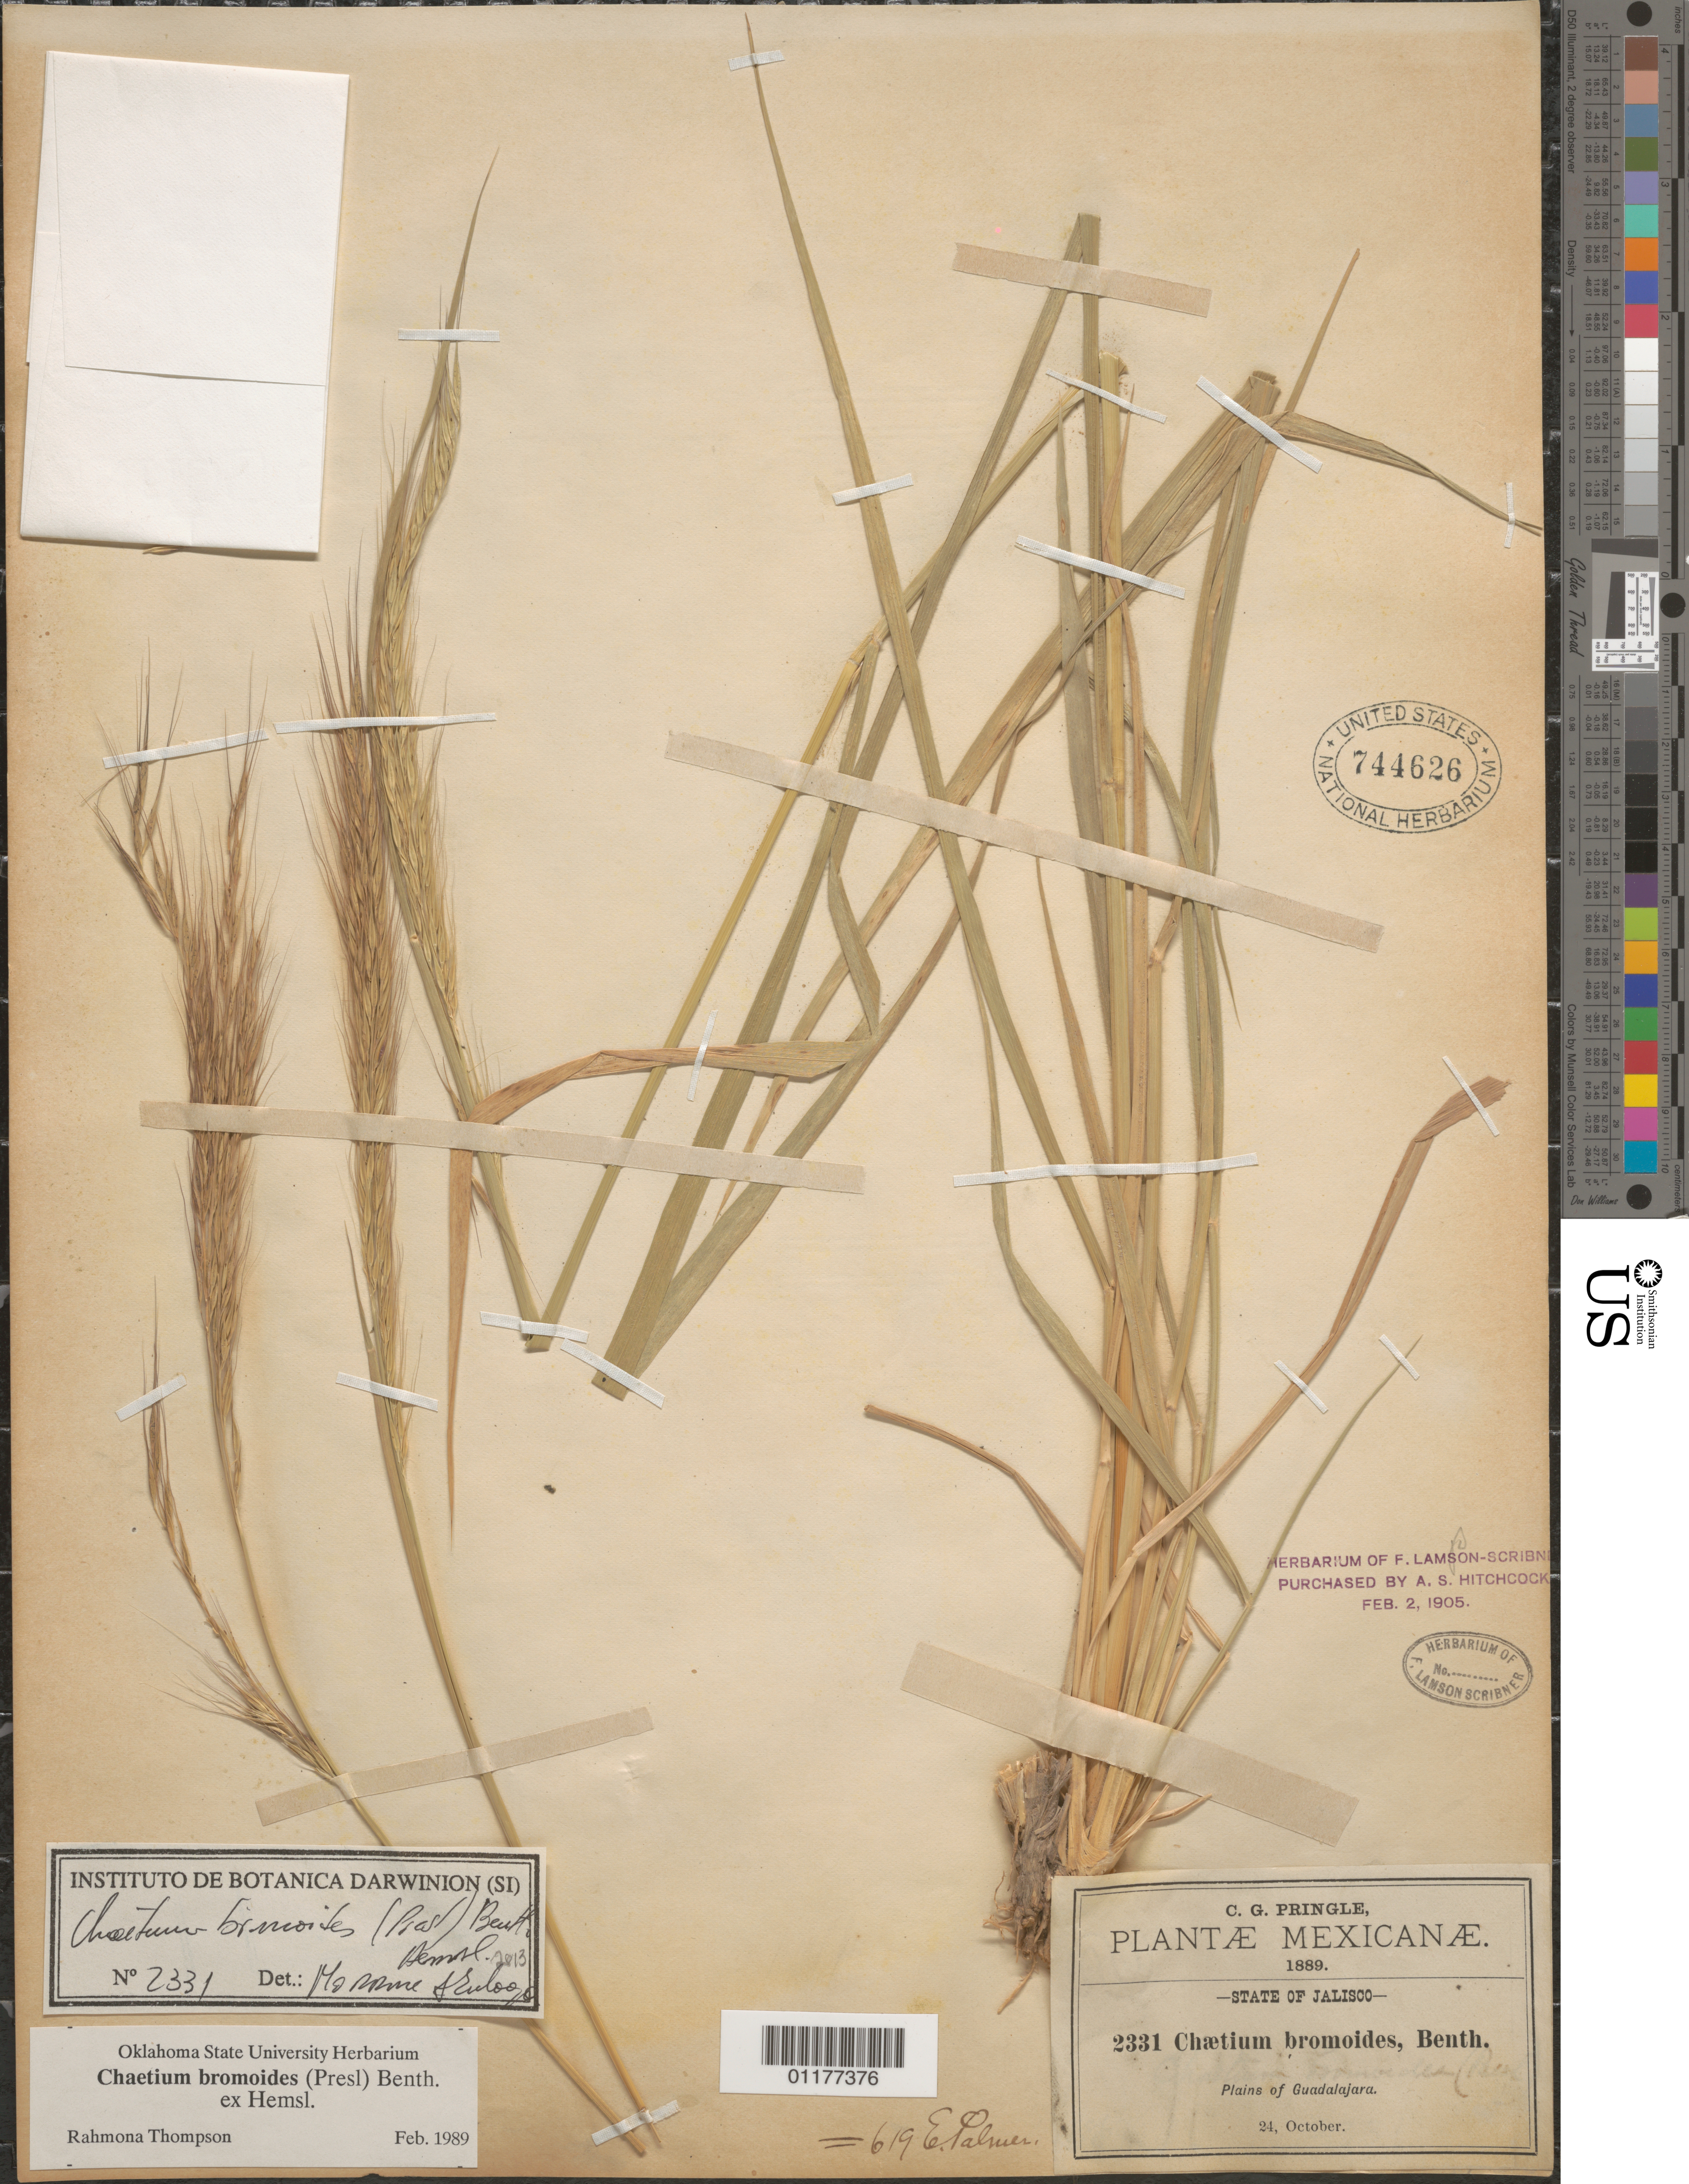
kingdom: Plantae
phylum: Tracheophyta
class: Liliopsida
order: Poales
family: Poaceae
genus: Chaetium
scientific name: Chaetium bromoides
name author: (J. Presl) Benth. ex Hemsl.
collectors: C. G. Pringle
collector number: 2331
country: Mexico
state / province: Jalisco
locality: Guadalajara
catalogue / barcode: US 744626